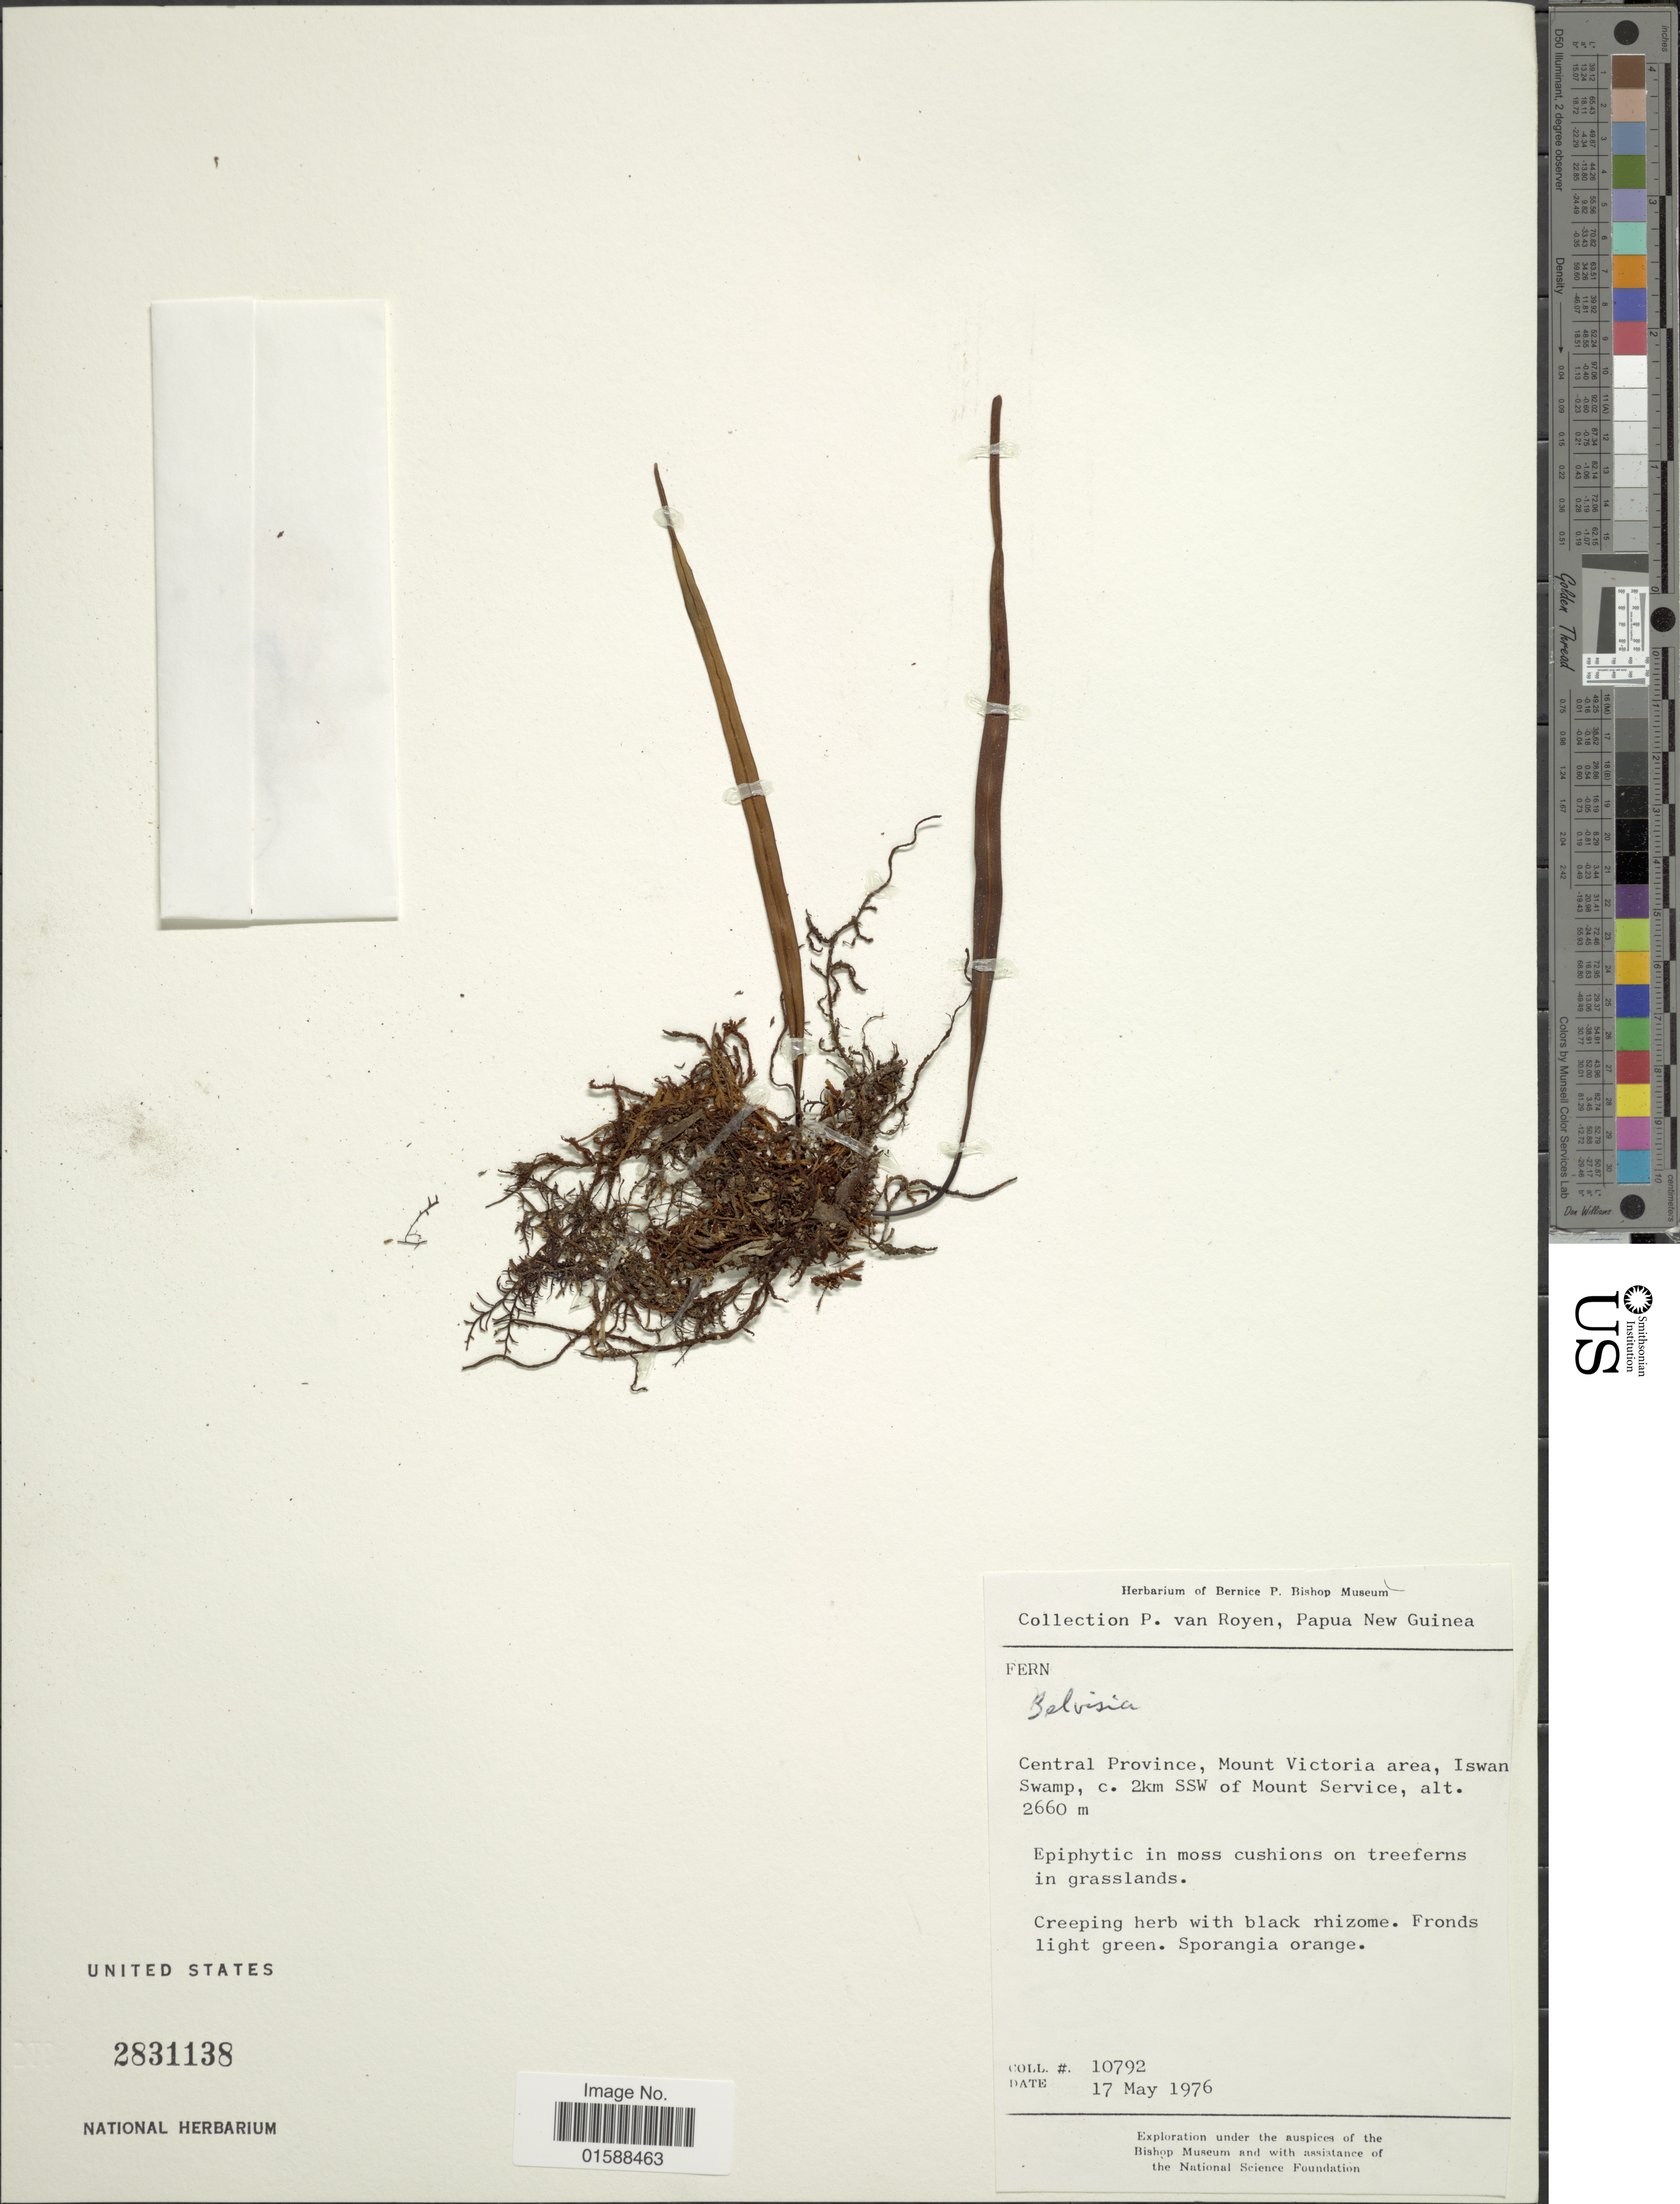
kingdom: Plantae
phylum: Tracheophyta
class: Polypodiopsida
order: Polypodiales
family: Polypodiaceae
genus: Lepisorus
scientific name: Lepisorus sp.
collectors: P. van Royen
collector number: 10792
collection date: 1976-05-17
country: Papua New Guinea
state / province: Central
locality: Mount Victoria area, Iswan Swamp, c. 2km SSW of Mount Service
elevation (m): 2660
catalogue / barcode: US 2831138